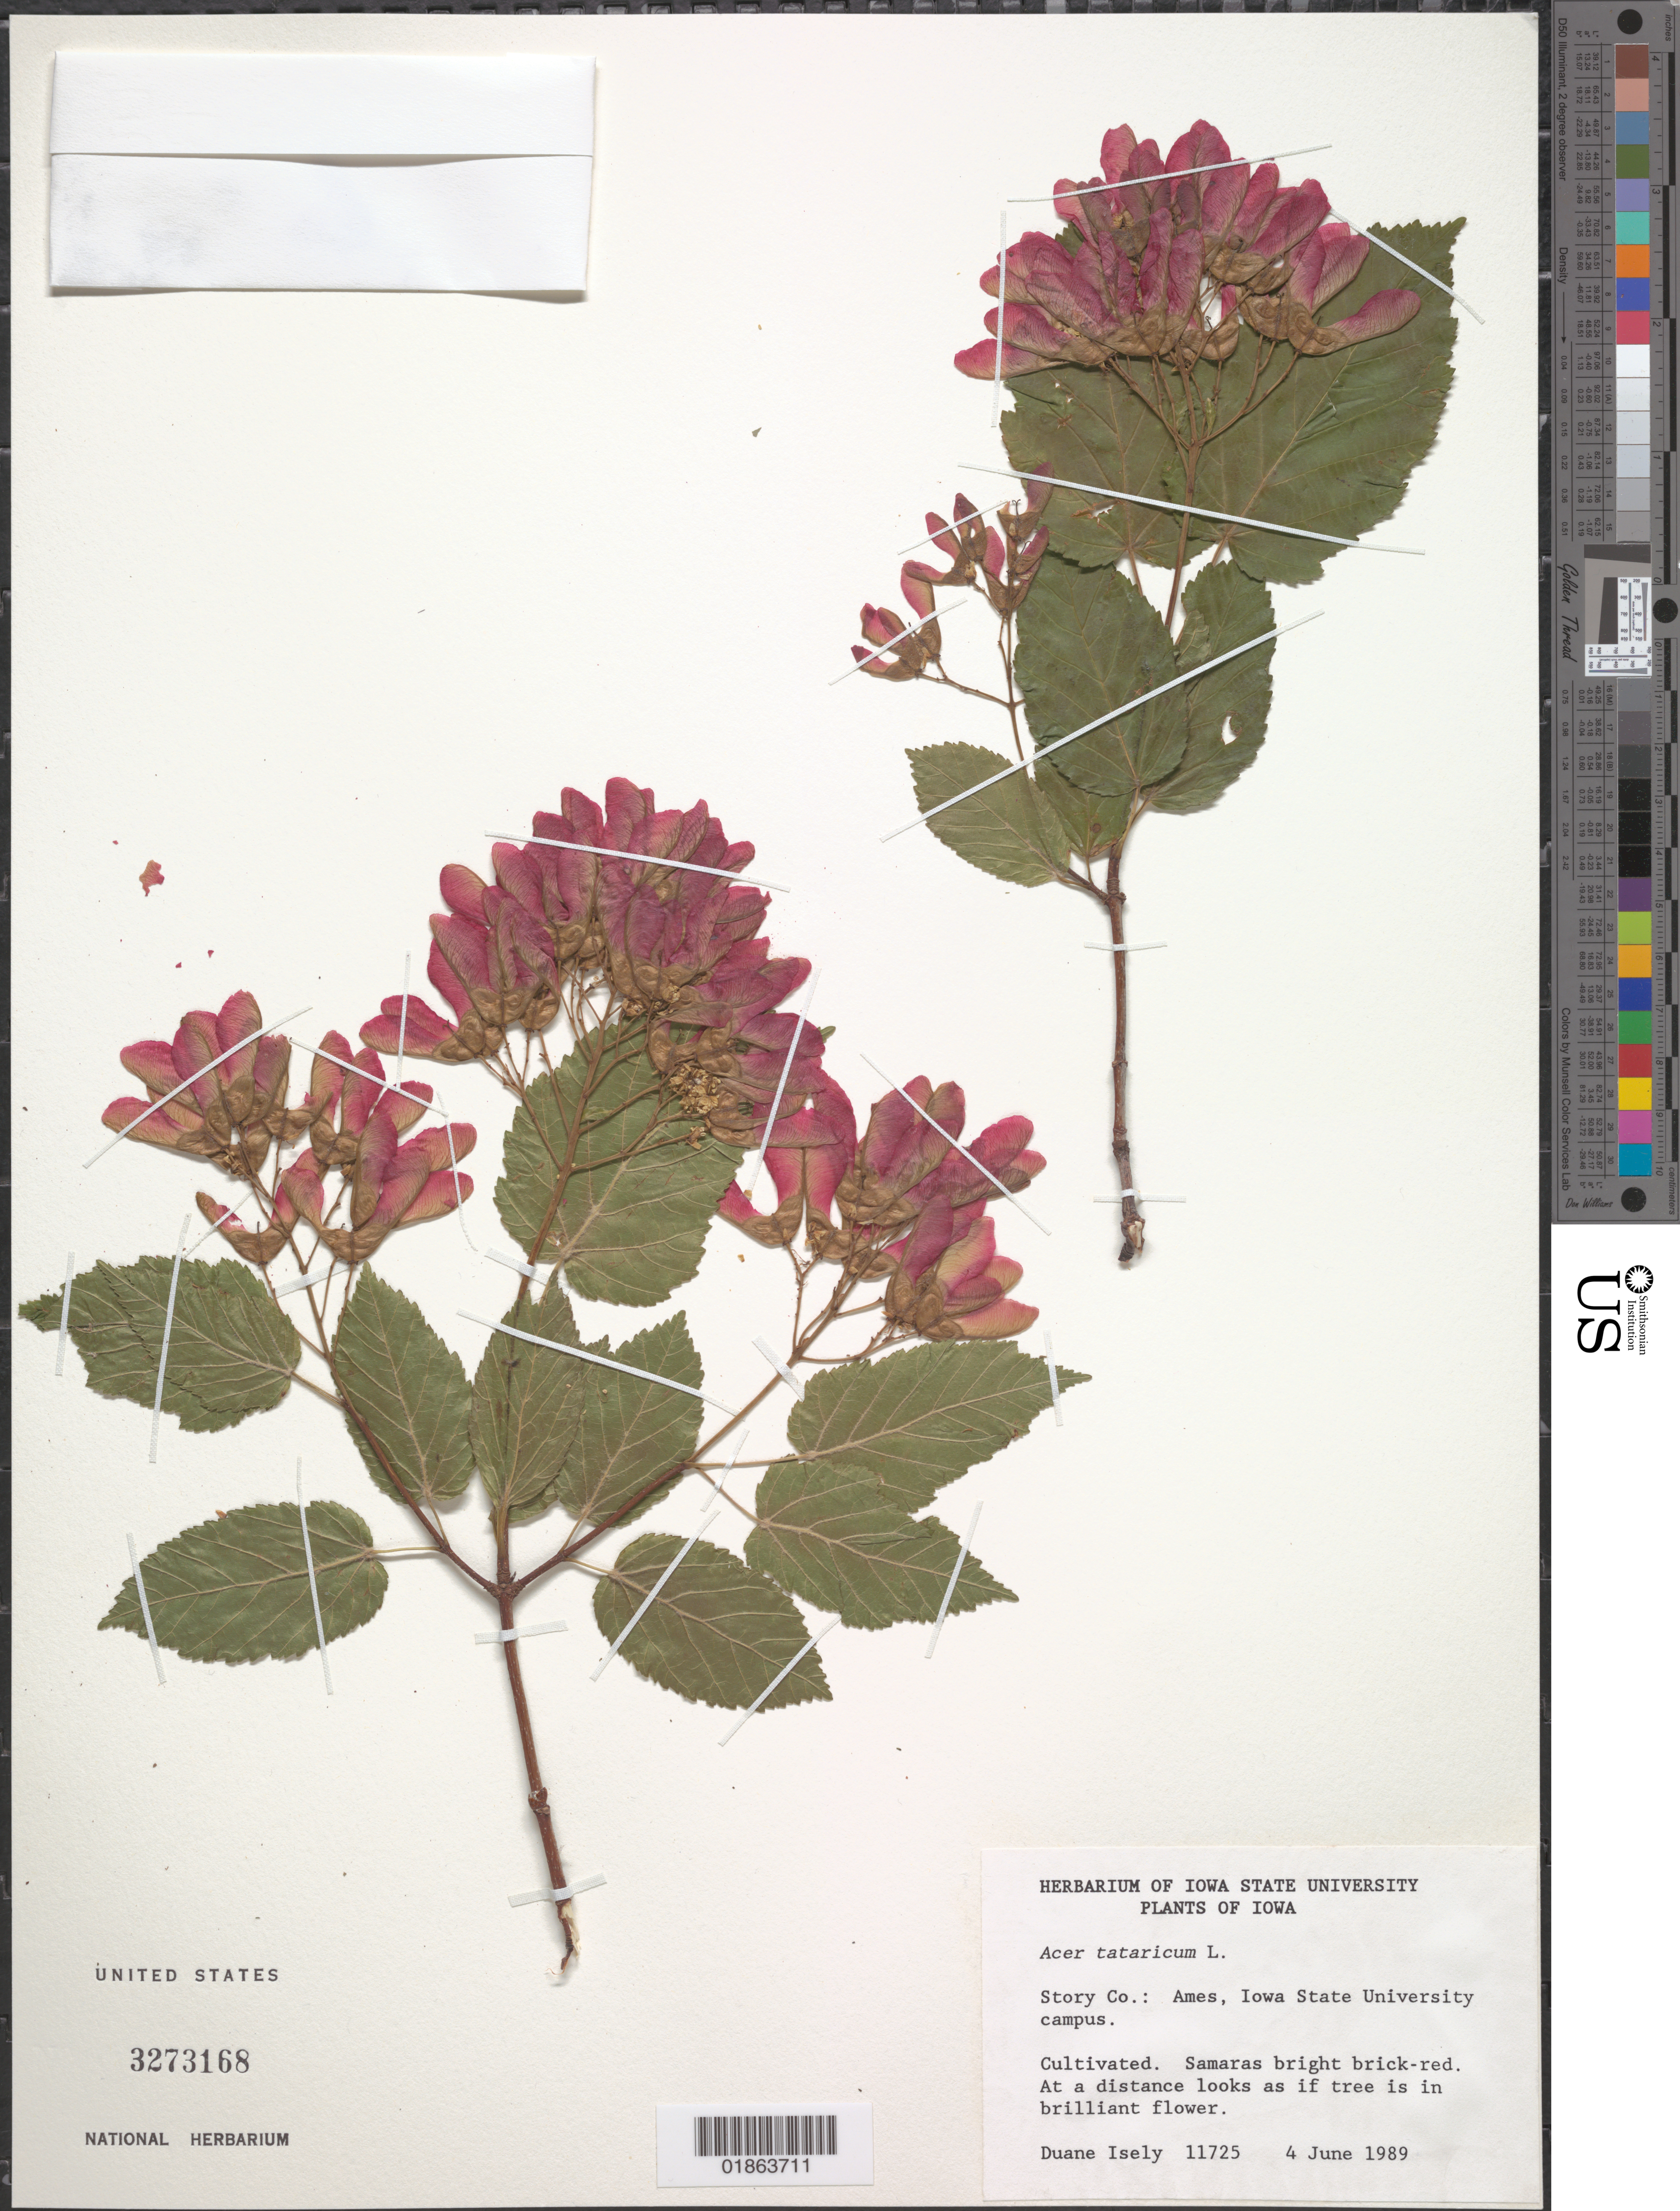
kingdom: Plantae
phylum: Tracheophyta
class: Magnoliopsida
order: Sapindales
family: Sapindaceae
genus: Acer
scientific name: Acer tataricum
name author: L.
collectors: D. Isely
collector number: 11725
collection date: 1989-06-04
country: United States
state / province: Iowa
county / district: Story County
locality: Ames, Iowa State University campus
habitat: Cultivated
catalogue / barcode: US 3273168